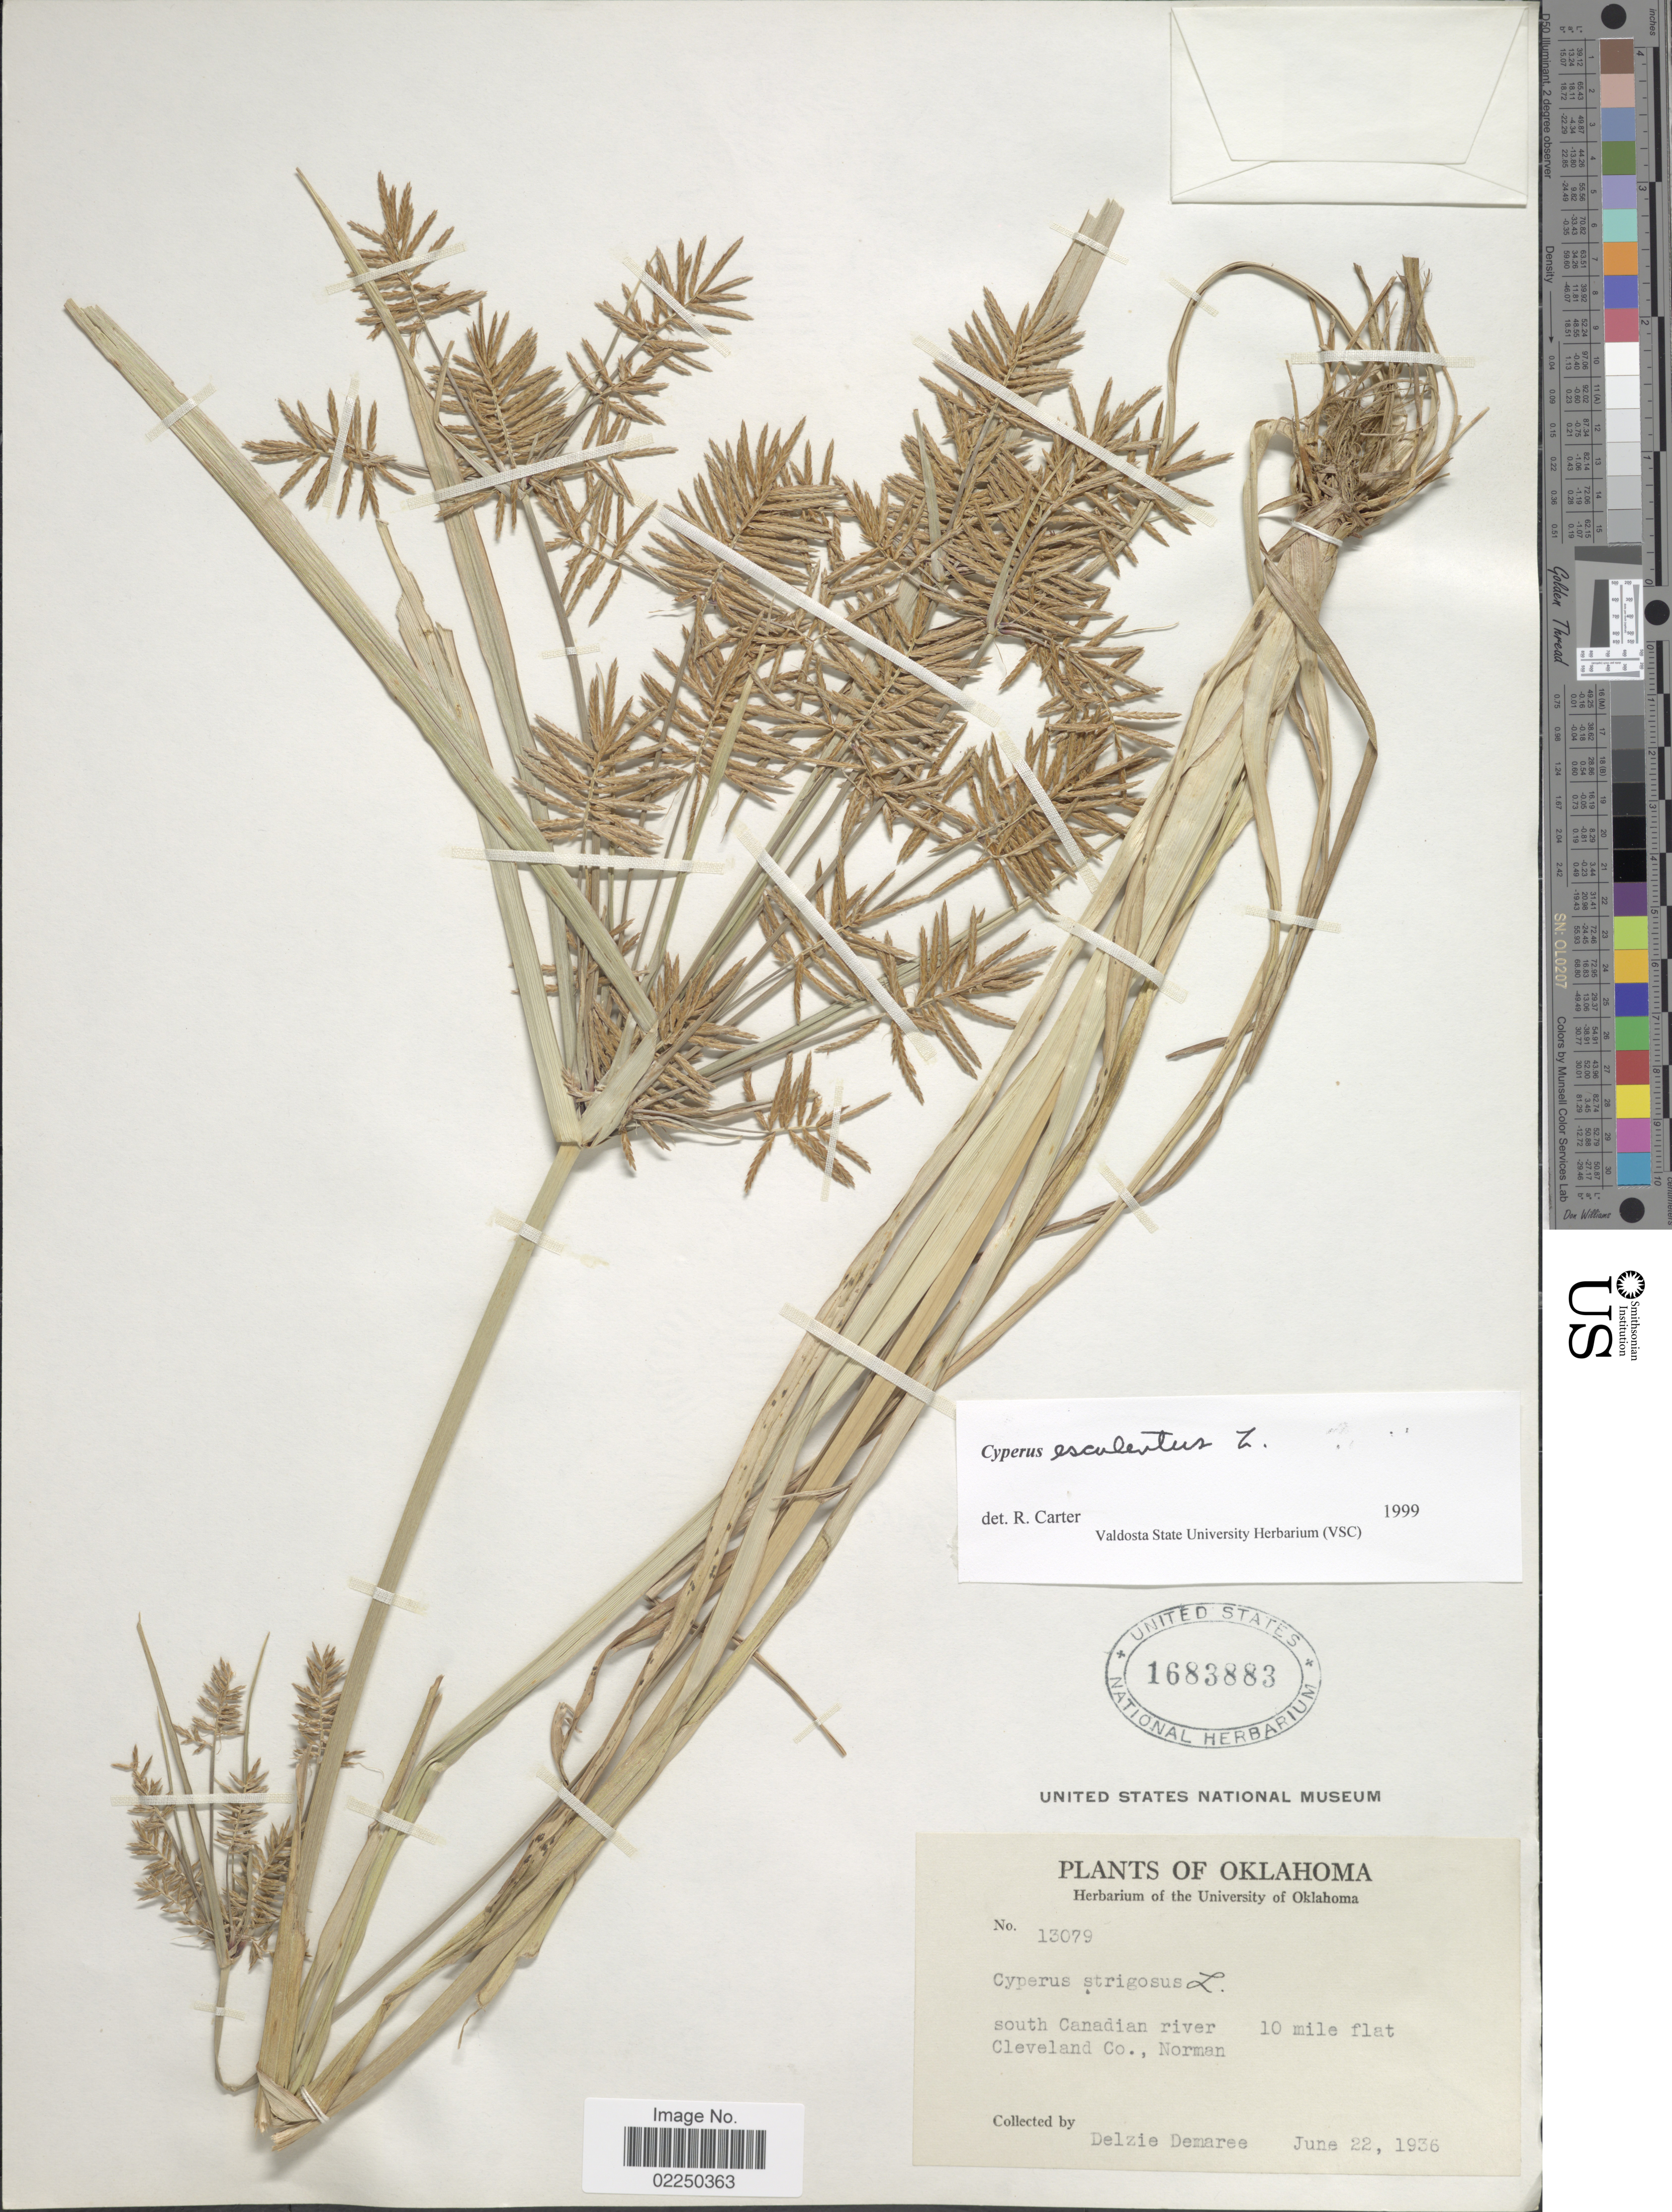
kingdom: Plantae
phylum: Tracheophyta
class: Liliopsida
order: Poales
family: Cyperaceae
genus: Cyperus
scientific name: Cyperus strigosus L.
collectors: D. Demaree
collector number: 13079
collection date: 1936-06-22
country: United States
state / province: Oklahoma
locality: South Canadian River, 10 mile flat Cleveland Co., Norman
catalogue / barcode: US 1683883